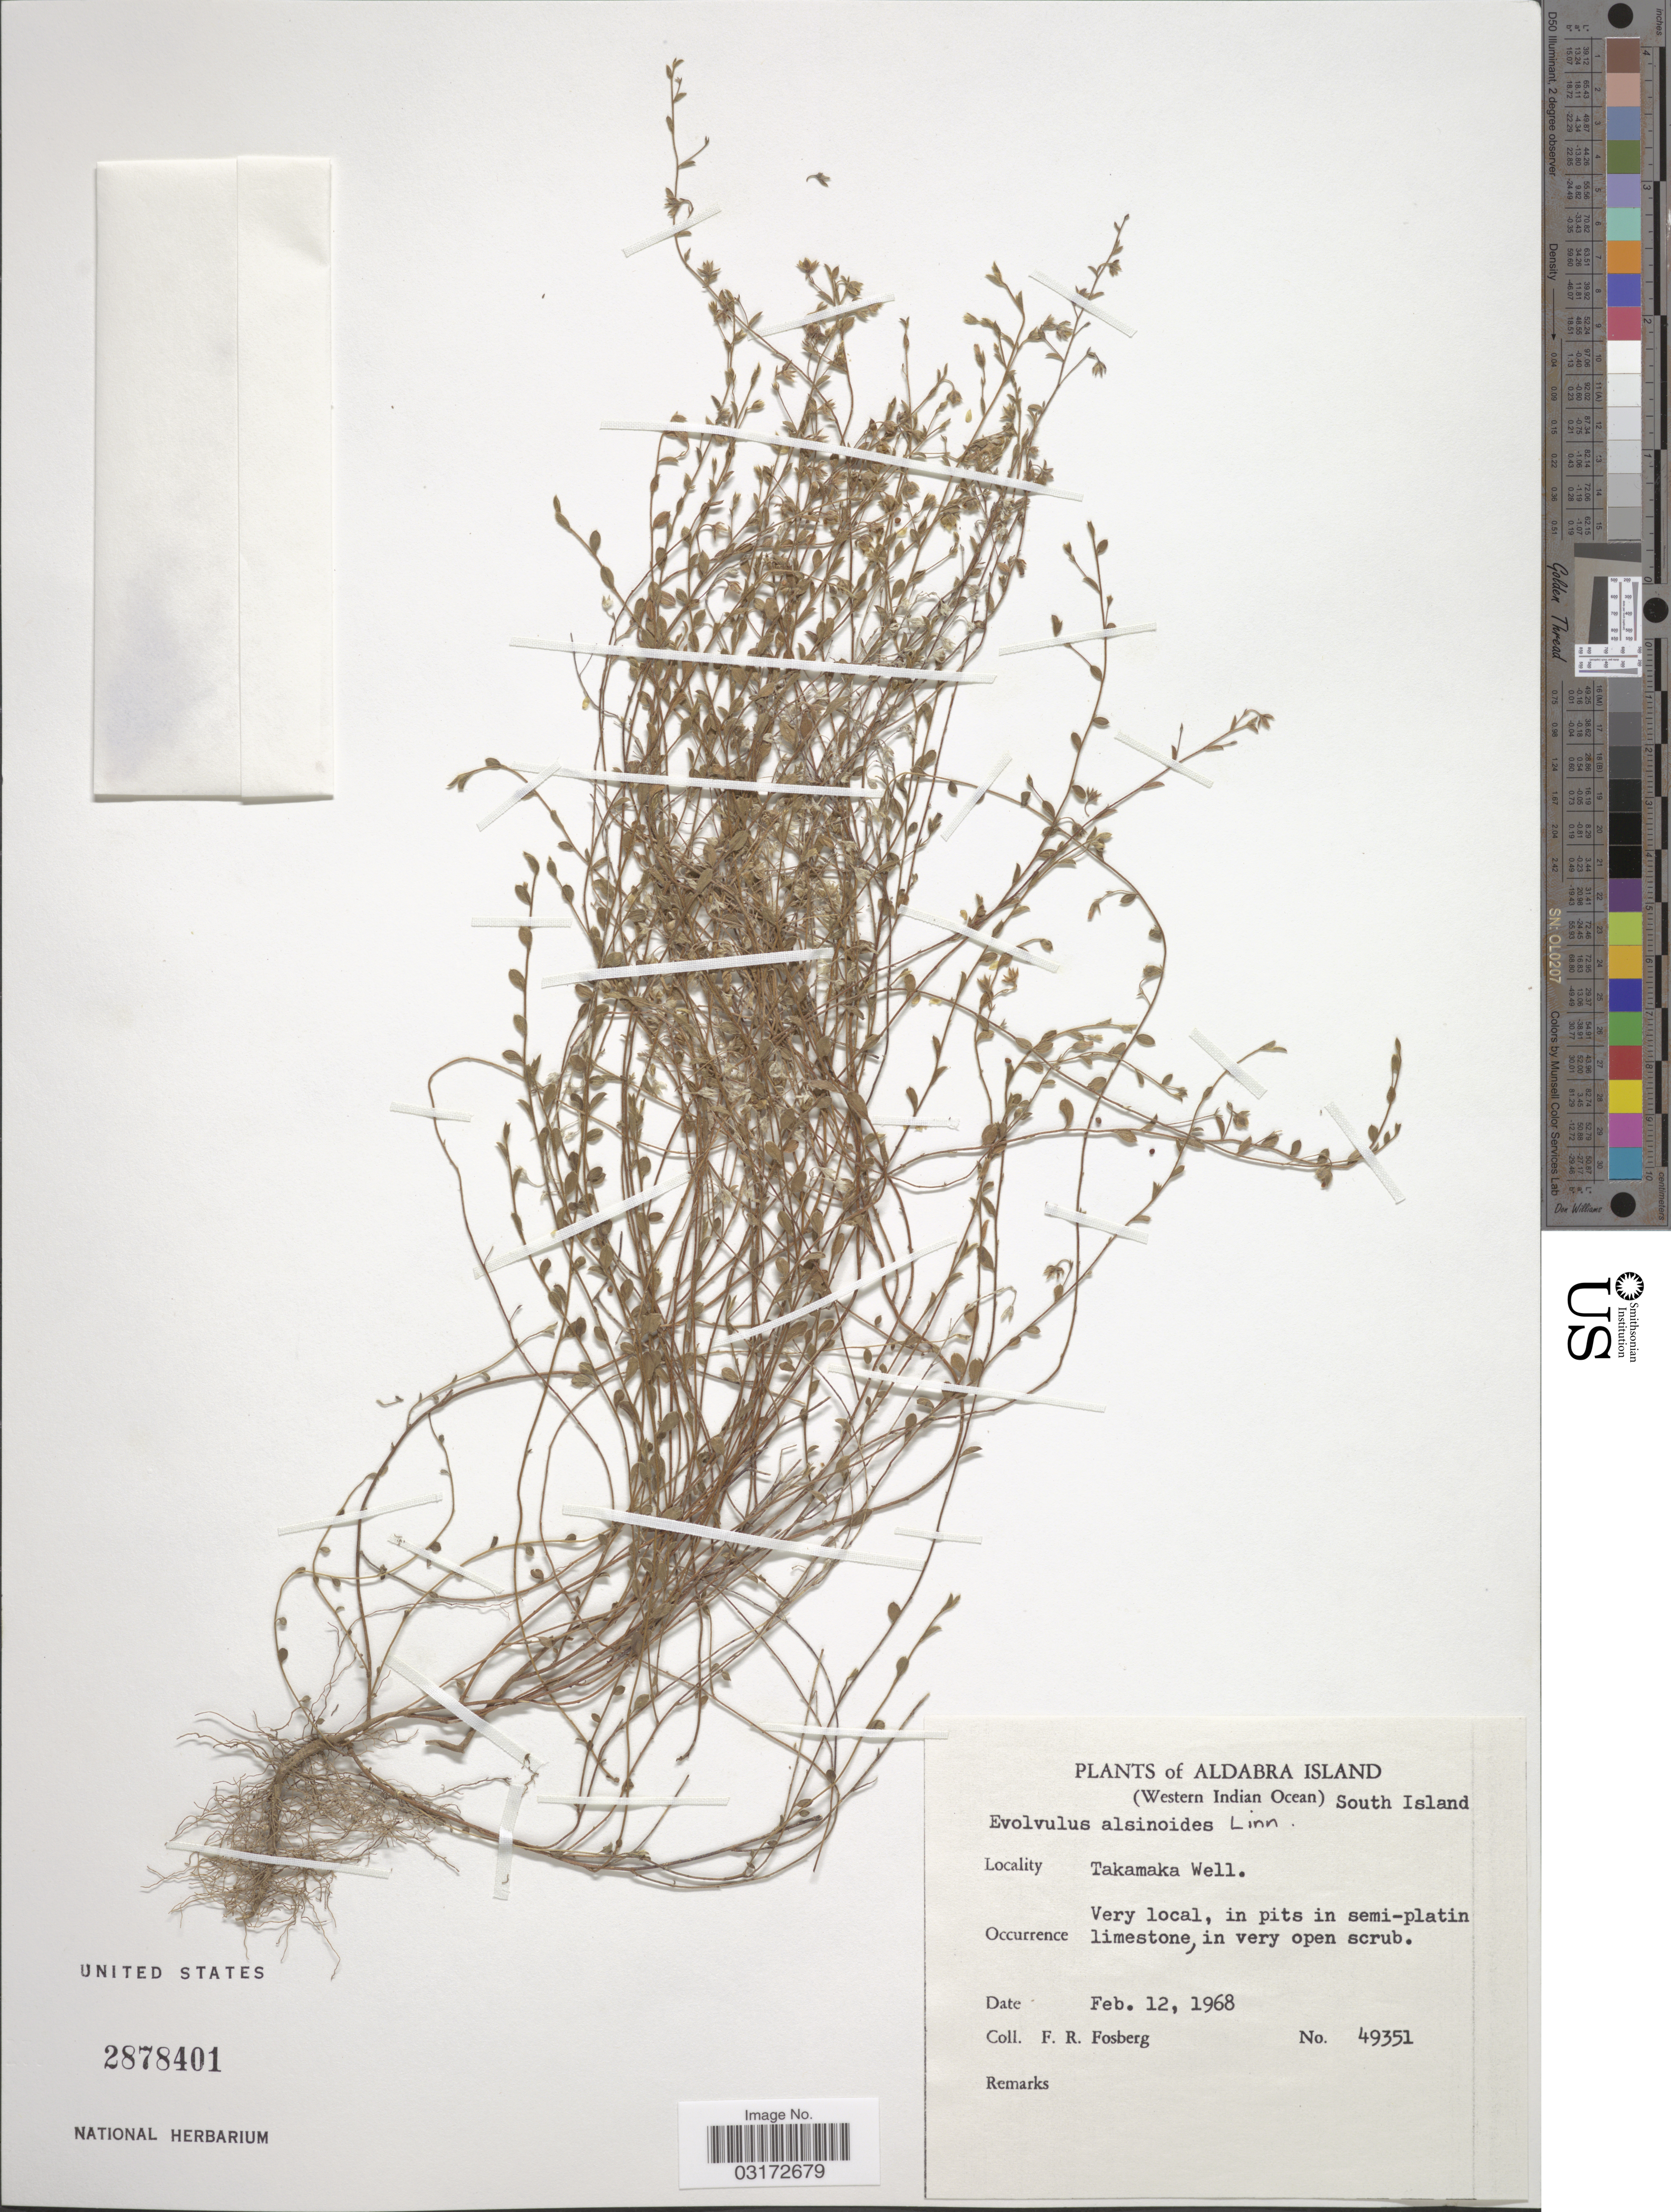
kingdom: Plantae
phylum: Tracheophyta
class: Magnoliopsida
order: Solanales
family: Convolvulaceae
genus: Evolvulus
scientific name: Evolvulus alsinoides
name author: (L.) L.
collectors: F. R. Fosberg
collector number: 49351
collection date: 1968-02-12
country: Seychelles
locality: Aldabra Island. (Western Indian Ocean) South Island. Takamaka Well.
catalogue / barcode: US 2878401